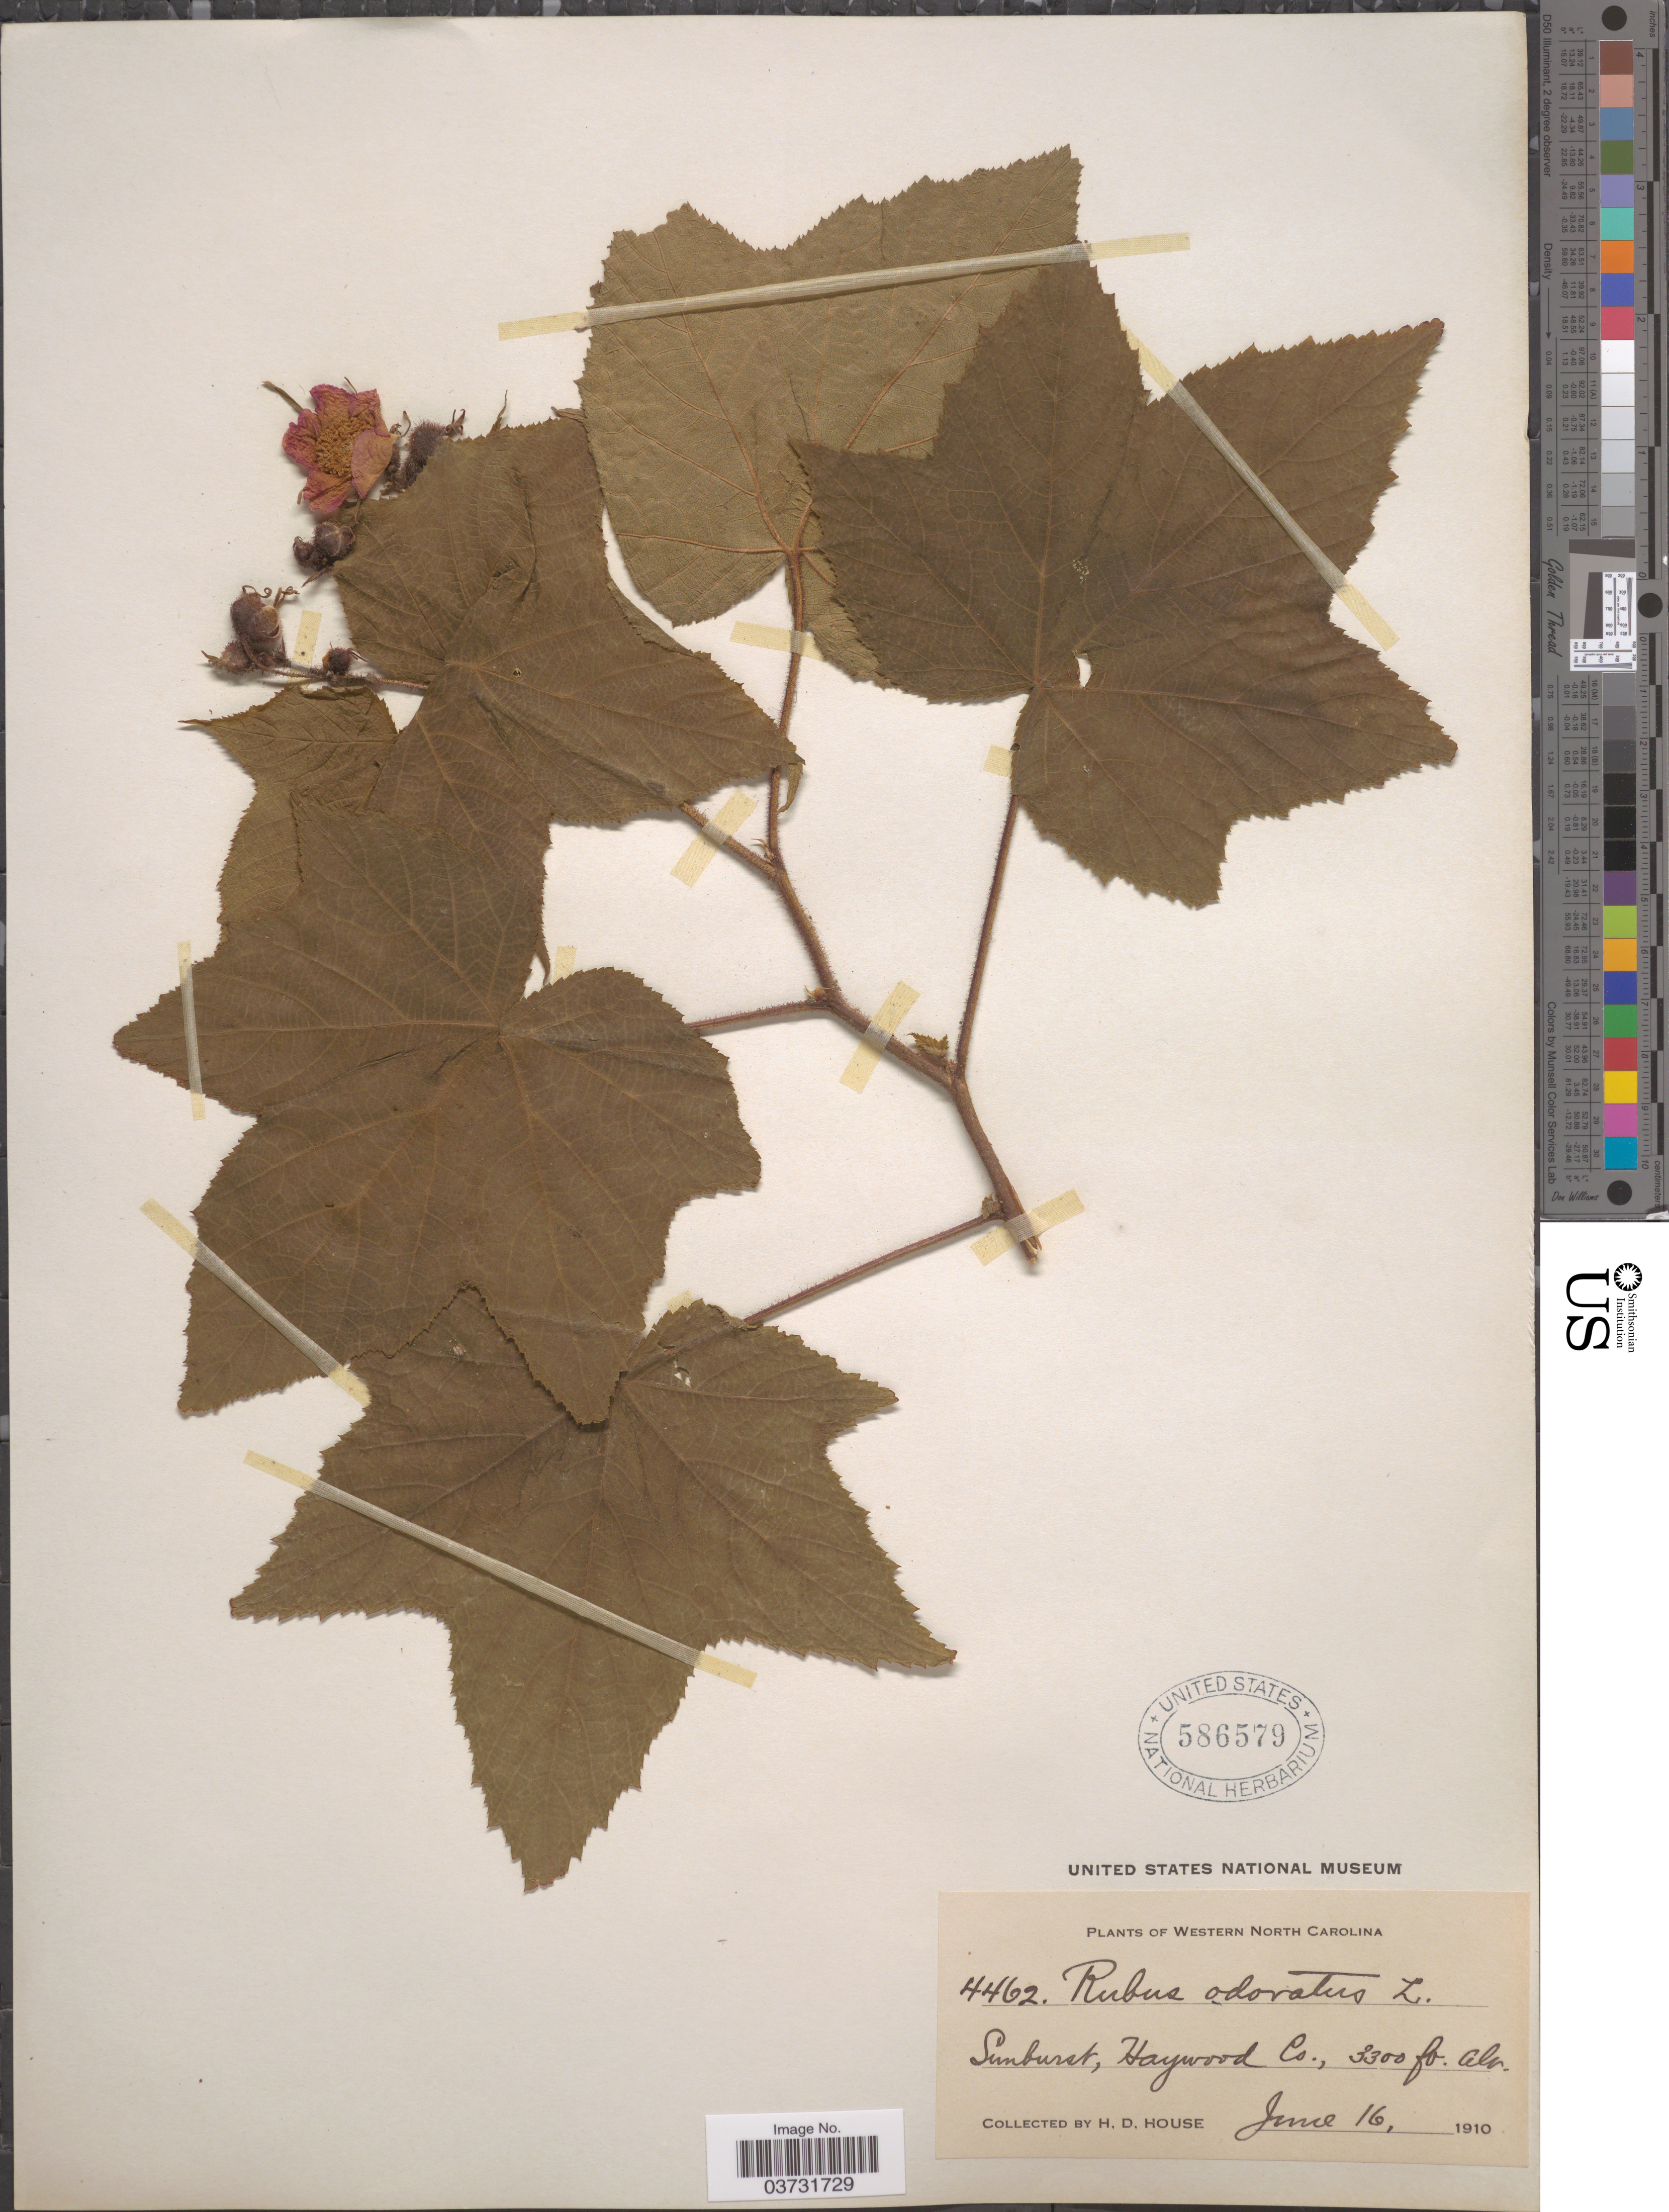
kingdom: Plantae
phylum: Tracheophyta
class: Magnoliopsida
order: Rosales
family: Rosaceae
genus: Rubus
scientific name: Rubus odoratus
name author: L.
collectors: H. D. House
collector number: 4462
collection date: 1910-06-16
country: United States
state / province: North Carolina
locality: Western North Carolina. Sunburst, Haywood Co.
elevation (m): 1006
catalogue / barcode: US 586579